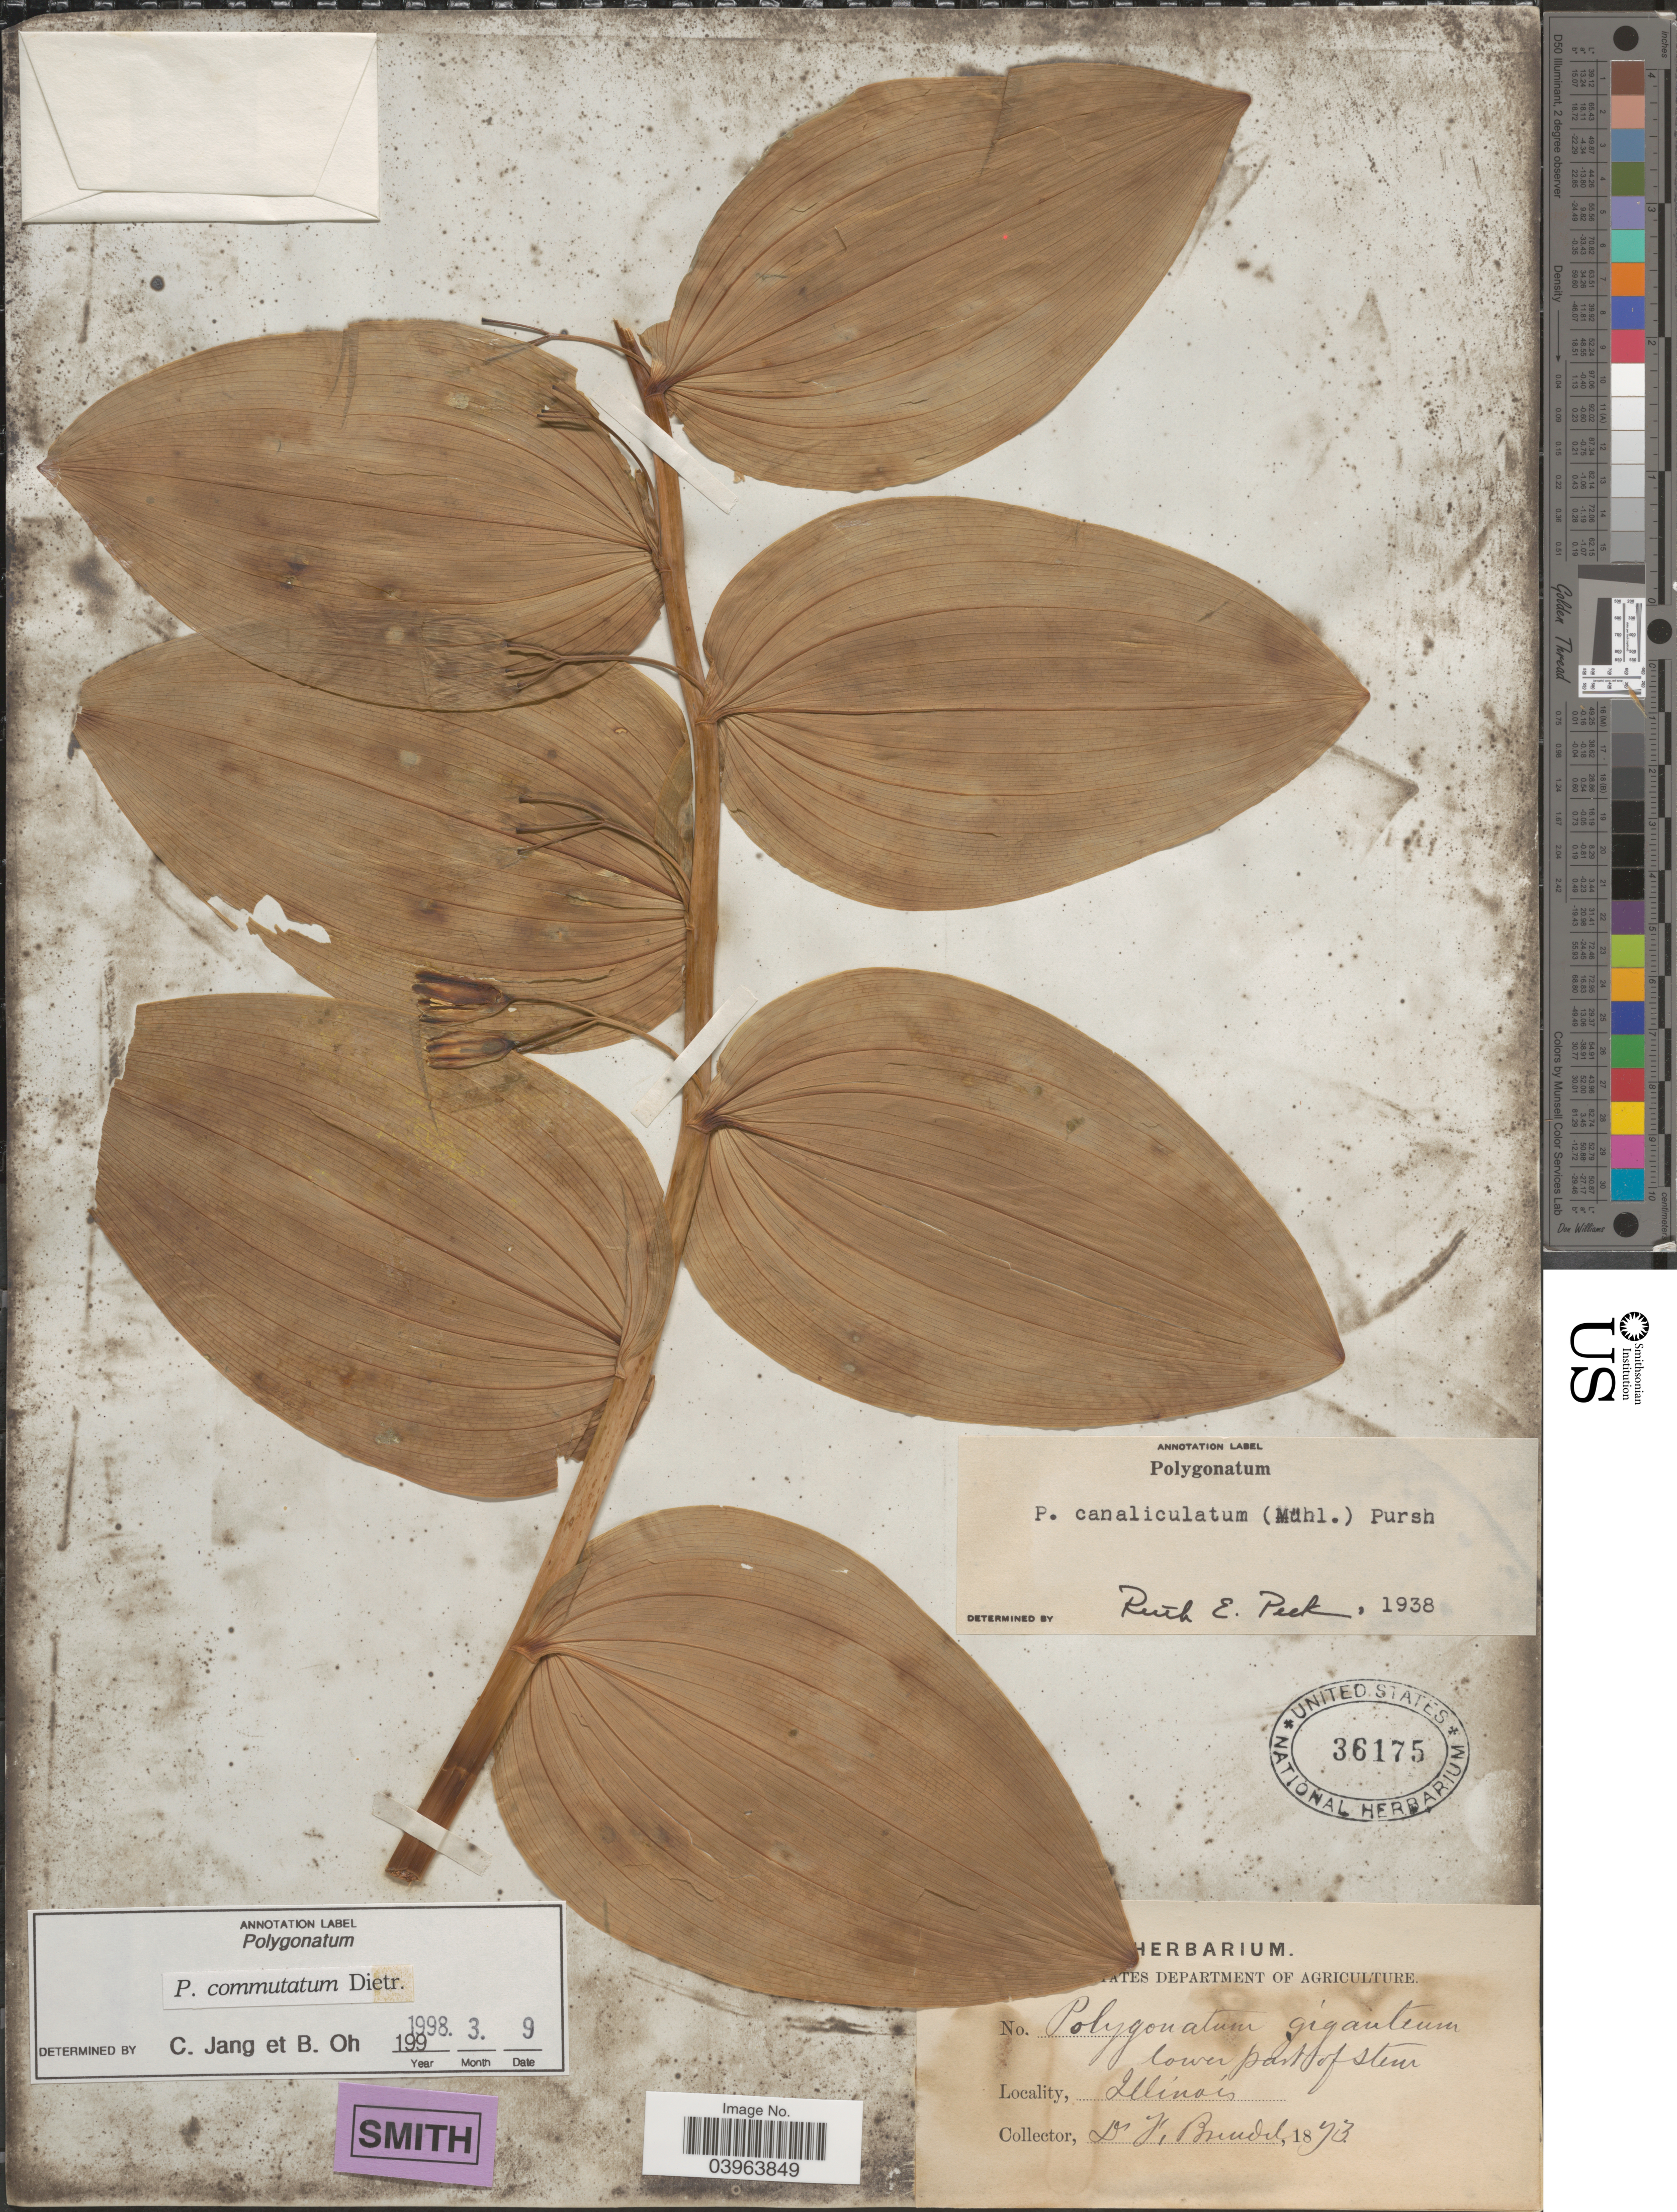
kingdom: Plantae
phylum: Tracheophyta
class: Liliopsida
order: Asparagales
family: Asparagaceae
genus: Polygonatum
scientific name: Polygonatum commutatum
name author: (Schult. f.) A. Dietr.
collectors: J. Brendel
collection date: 1873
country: United States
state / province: Illinois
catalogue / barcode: US 36175